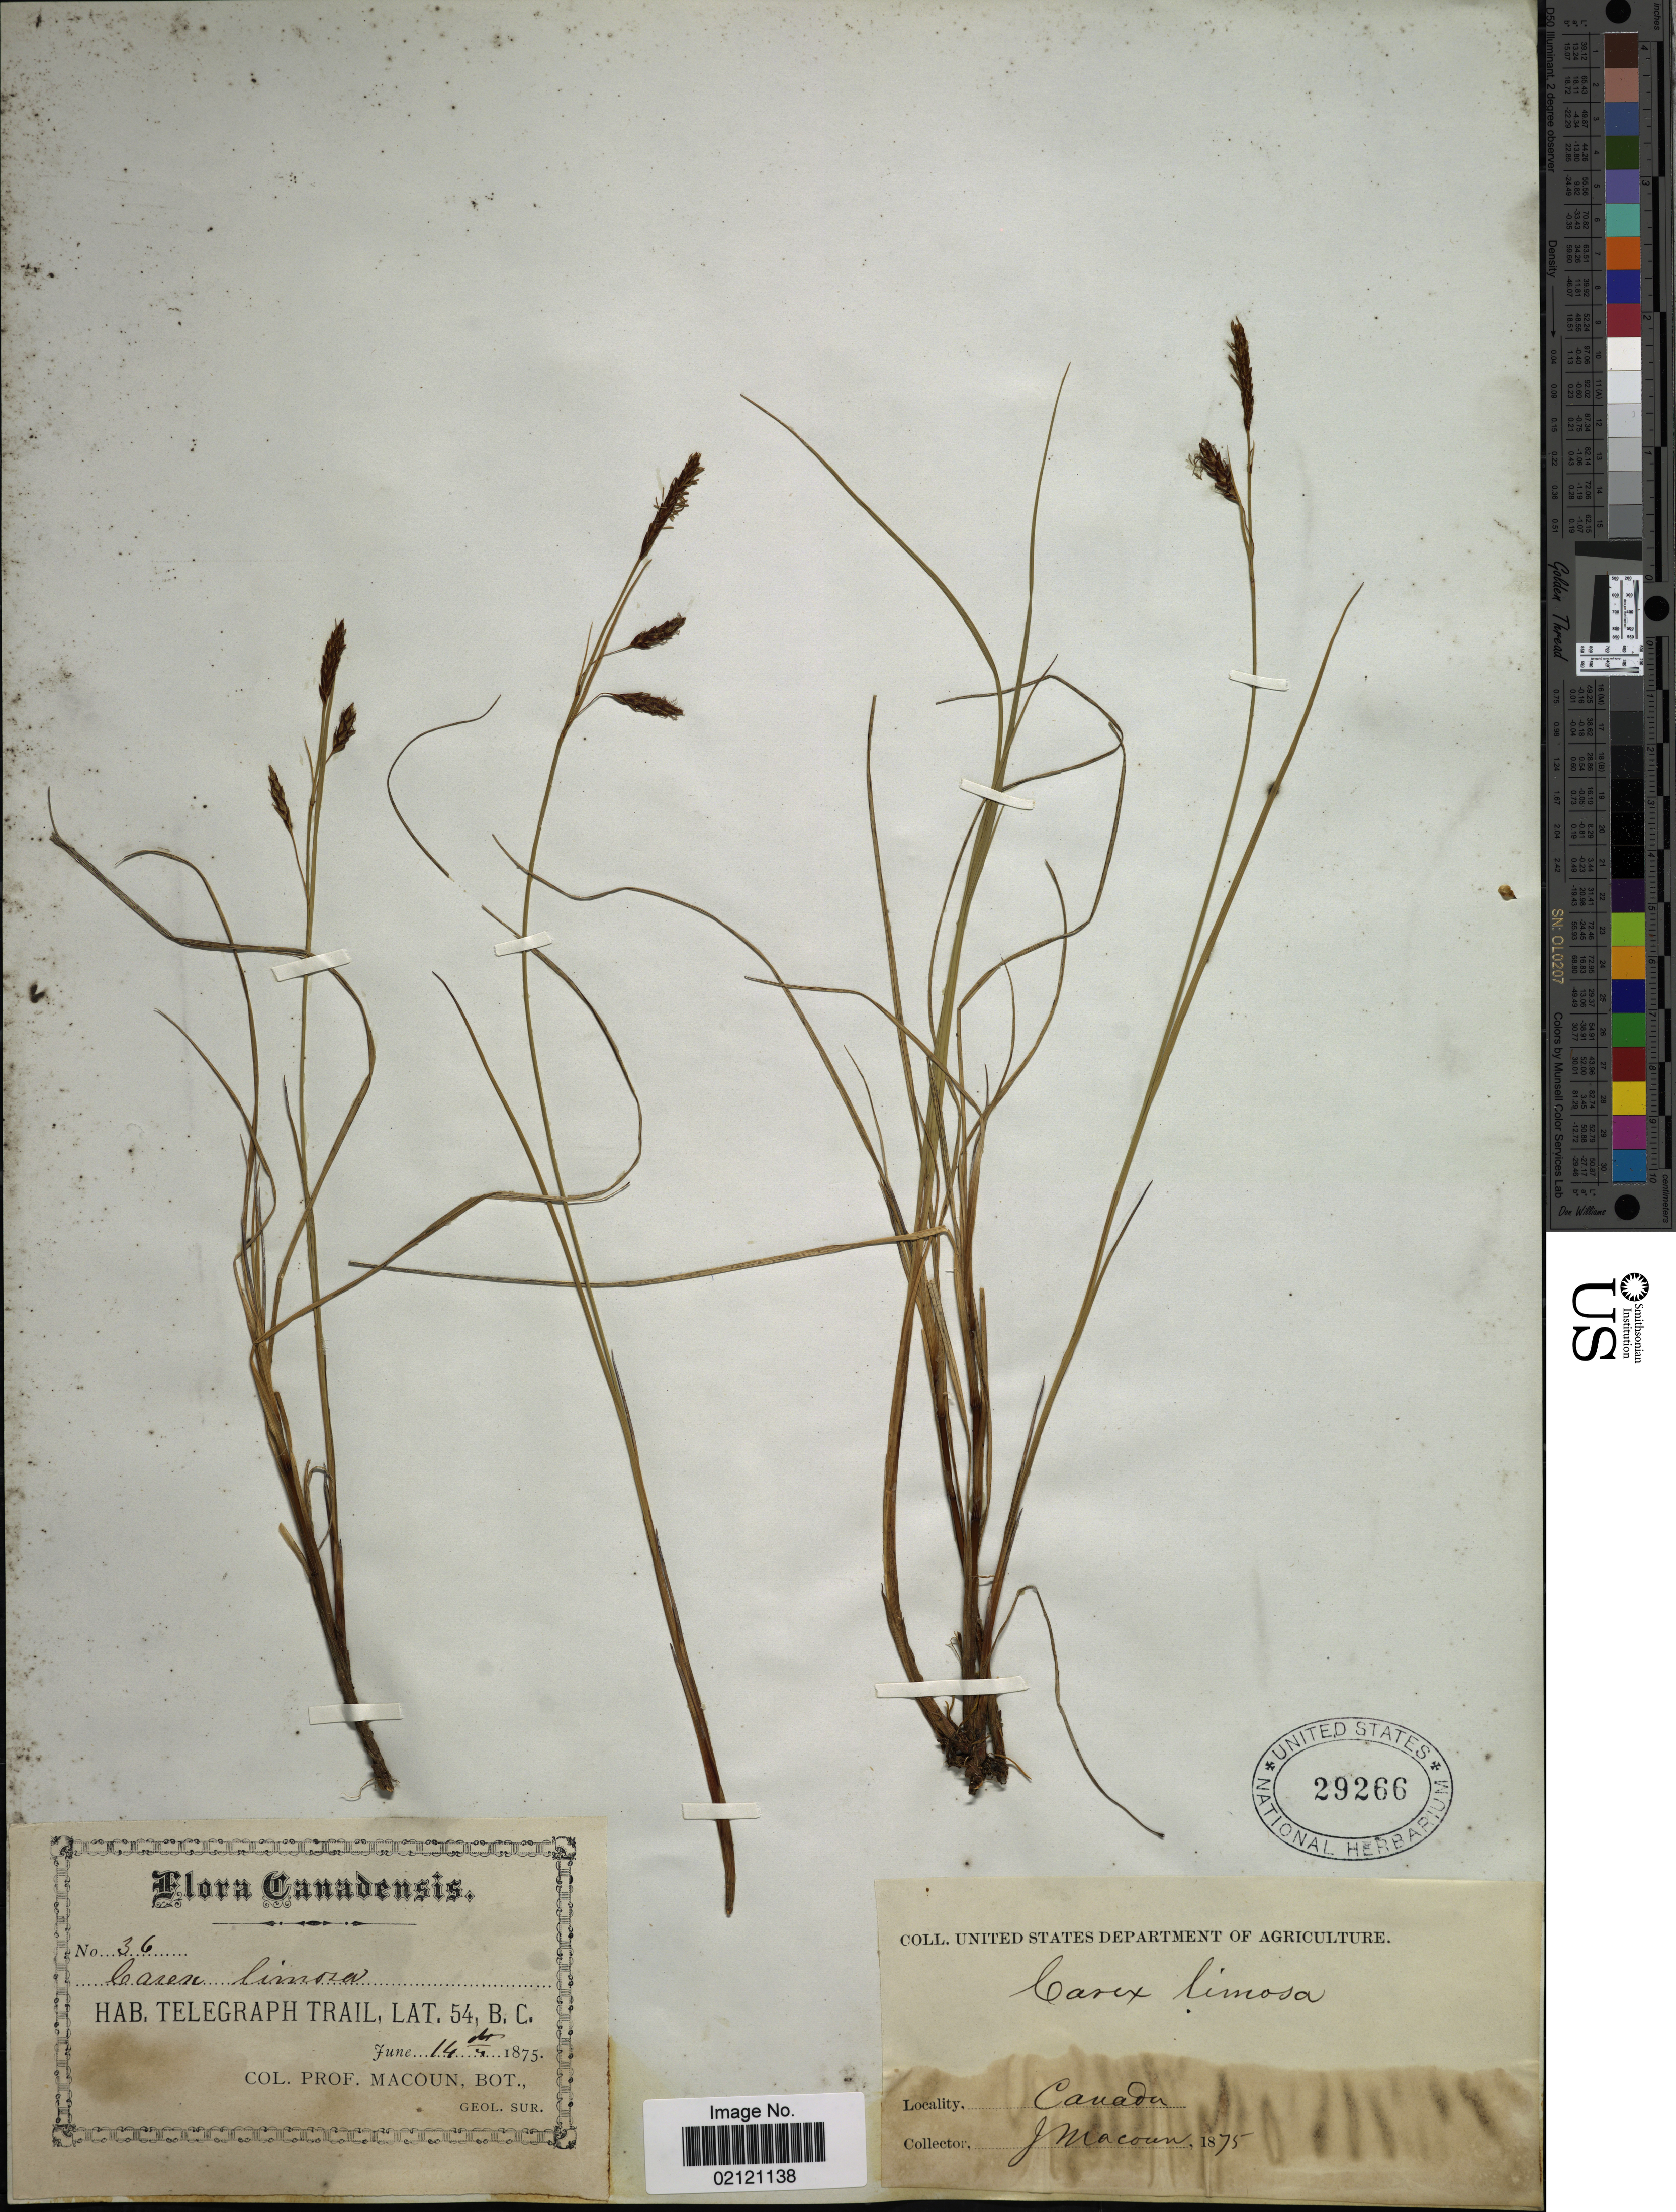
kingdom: Plantae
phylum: Tracheophyta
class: Liliopsida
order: Poales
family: Cyperaceae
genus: Carex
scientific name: Carex limosa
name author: L.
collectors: J. Macoun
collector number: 36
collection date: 1875-06-14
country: Canada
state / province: British Columbia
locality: Telegraph Trail, BC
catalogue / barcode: US 29266